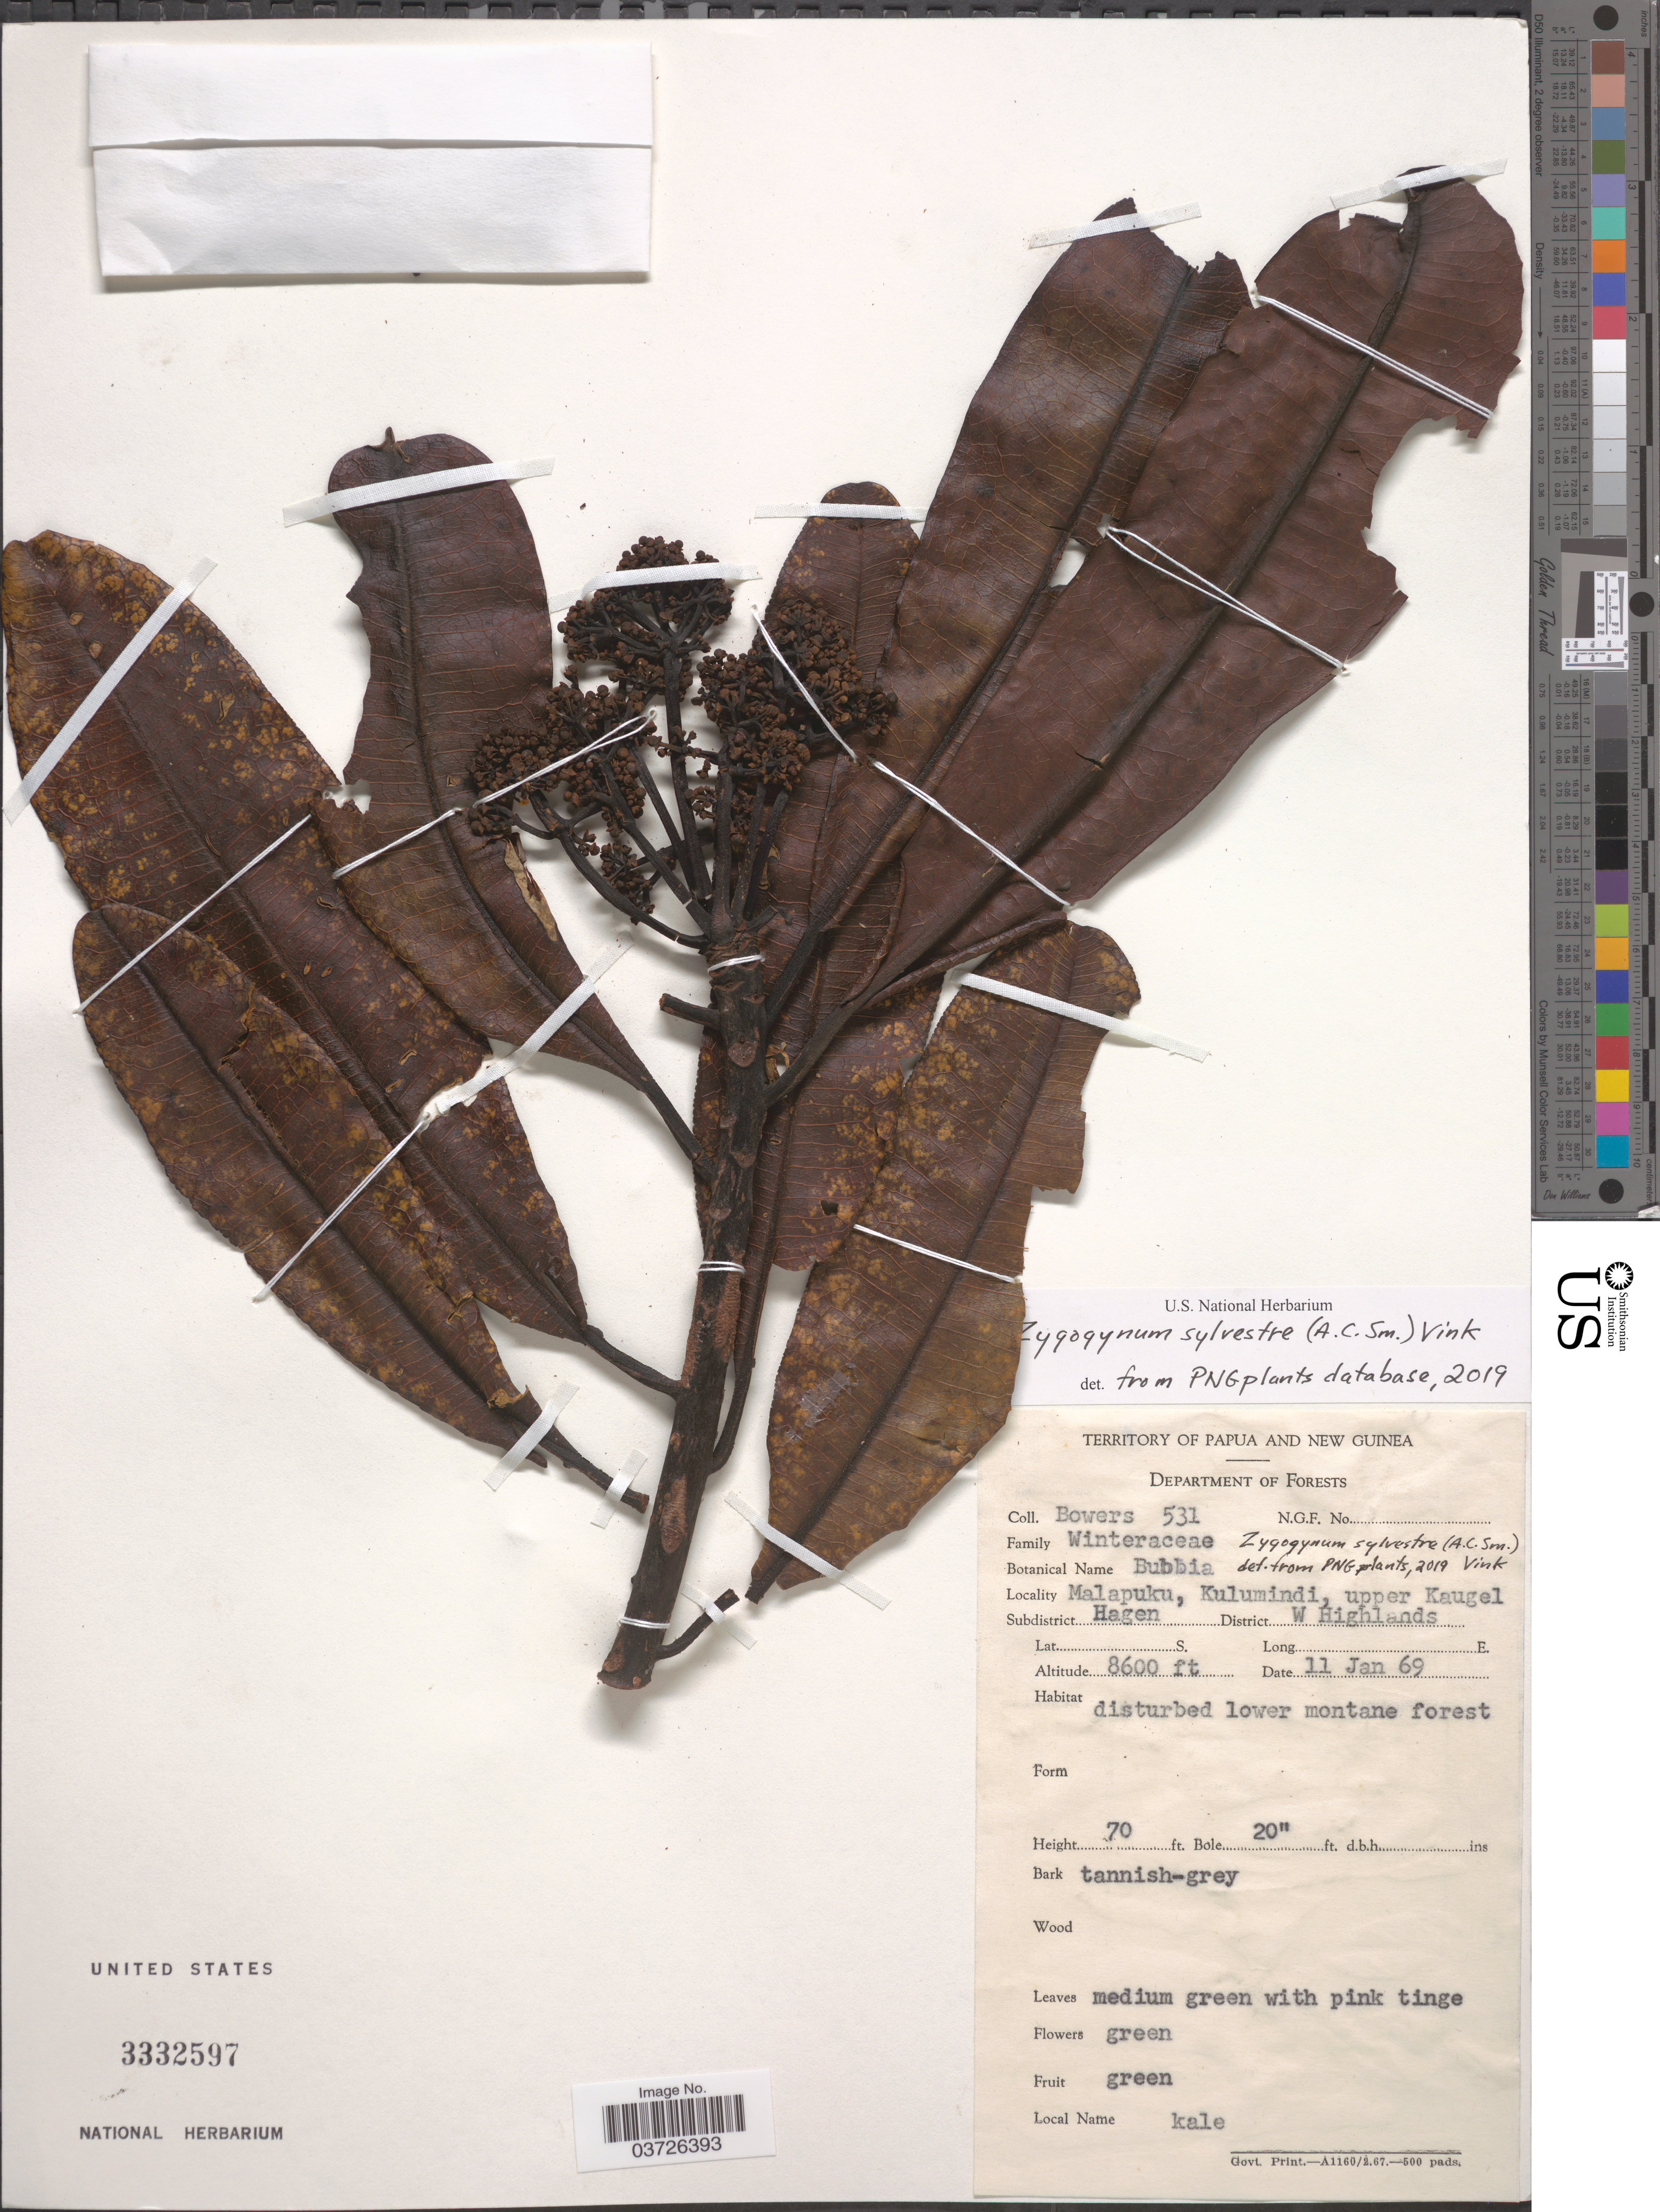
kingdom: Plantae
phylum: Tracheophyta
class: Magnoliopsida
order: Canellales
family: Winteraceae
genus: Zygogynum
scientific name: Zygogynum sylvestre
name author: (A.C. Sm.) Vink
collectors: -. Bowers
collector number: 531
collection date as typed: Transcribed d/m/y: 11/1/69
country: Papua New Guinea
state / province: Western Highlands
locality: Territory of Papua and New Guinea. Malapuku, Kulumindi, upper Kaugel. Subdistrict Hagen. District W. Highlands.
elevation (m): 2621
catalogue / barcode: US 3332597